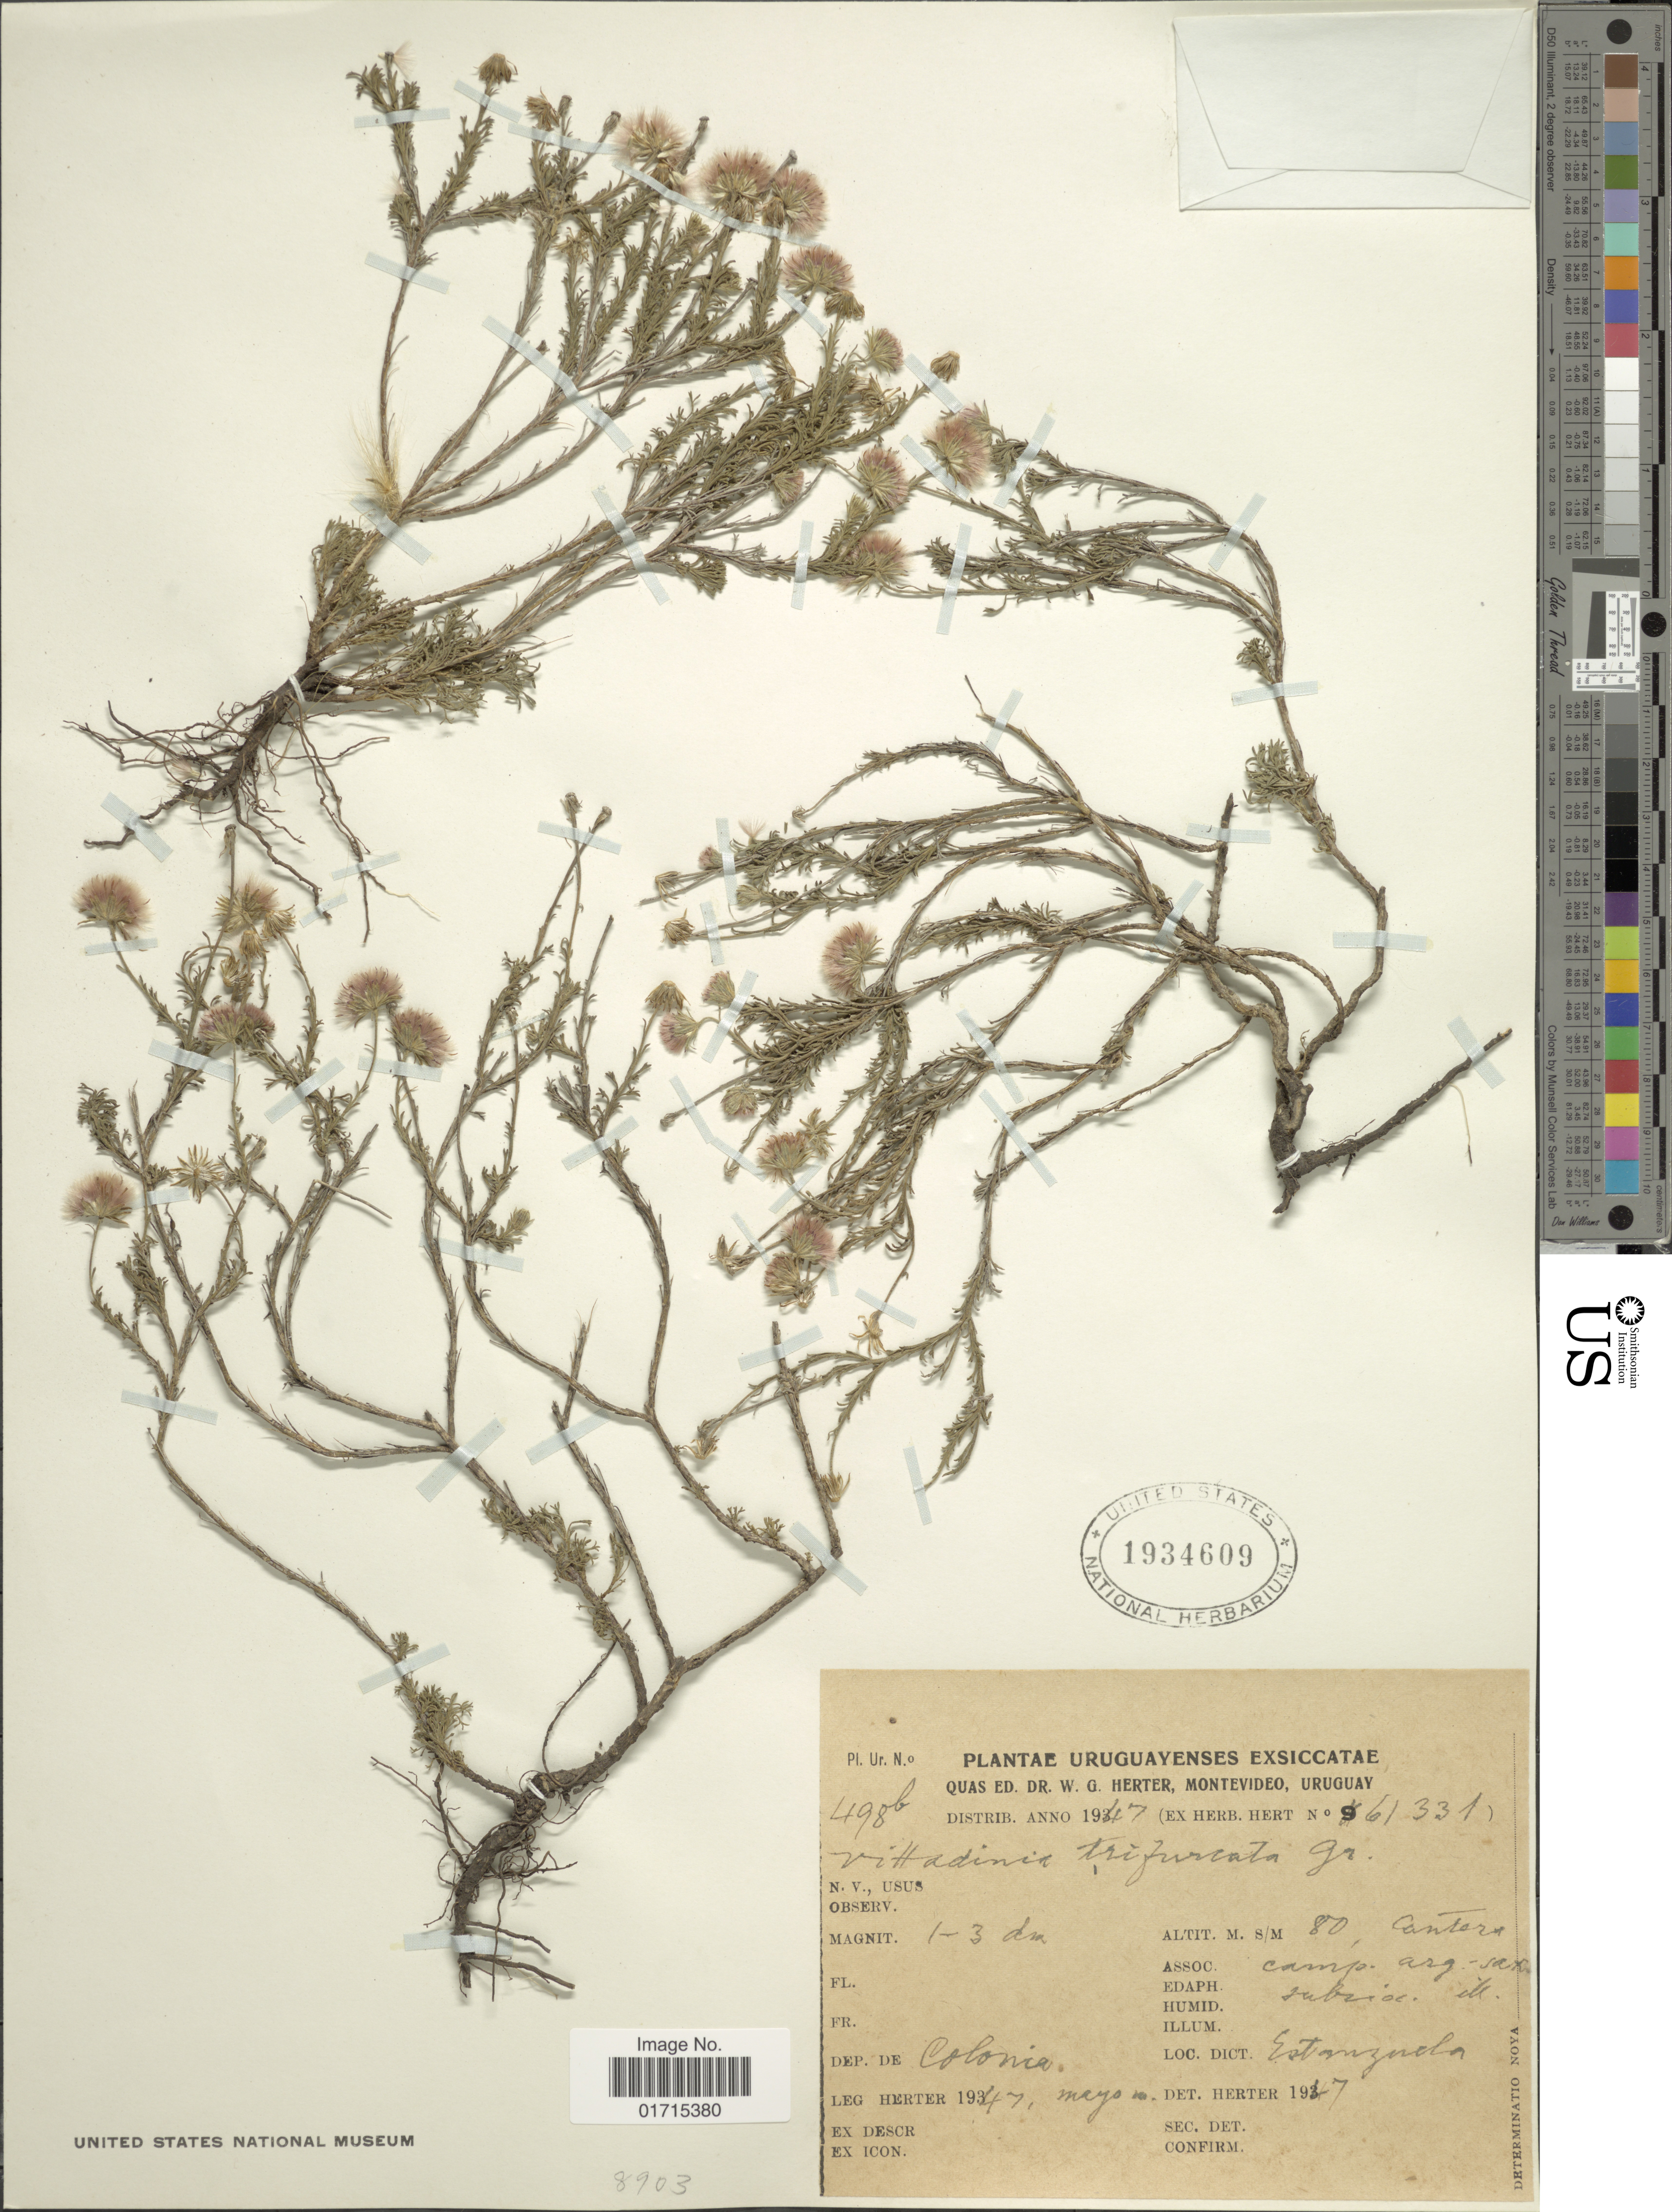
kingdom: Plantae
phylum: Tracheophyta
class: Magnoliopsida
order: Asterales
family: Asteraceae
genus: Microgyne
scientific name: Microgyne trifurcata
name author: Less.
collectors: W. G. Herter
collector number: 61331/498b?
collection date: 1947-05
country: Uruguay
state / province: Colonia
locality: Dep de Colonia. Loc. Dict. Estanzuela.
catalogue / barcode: US 1934609